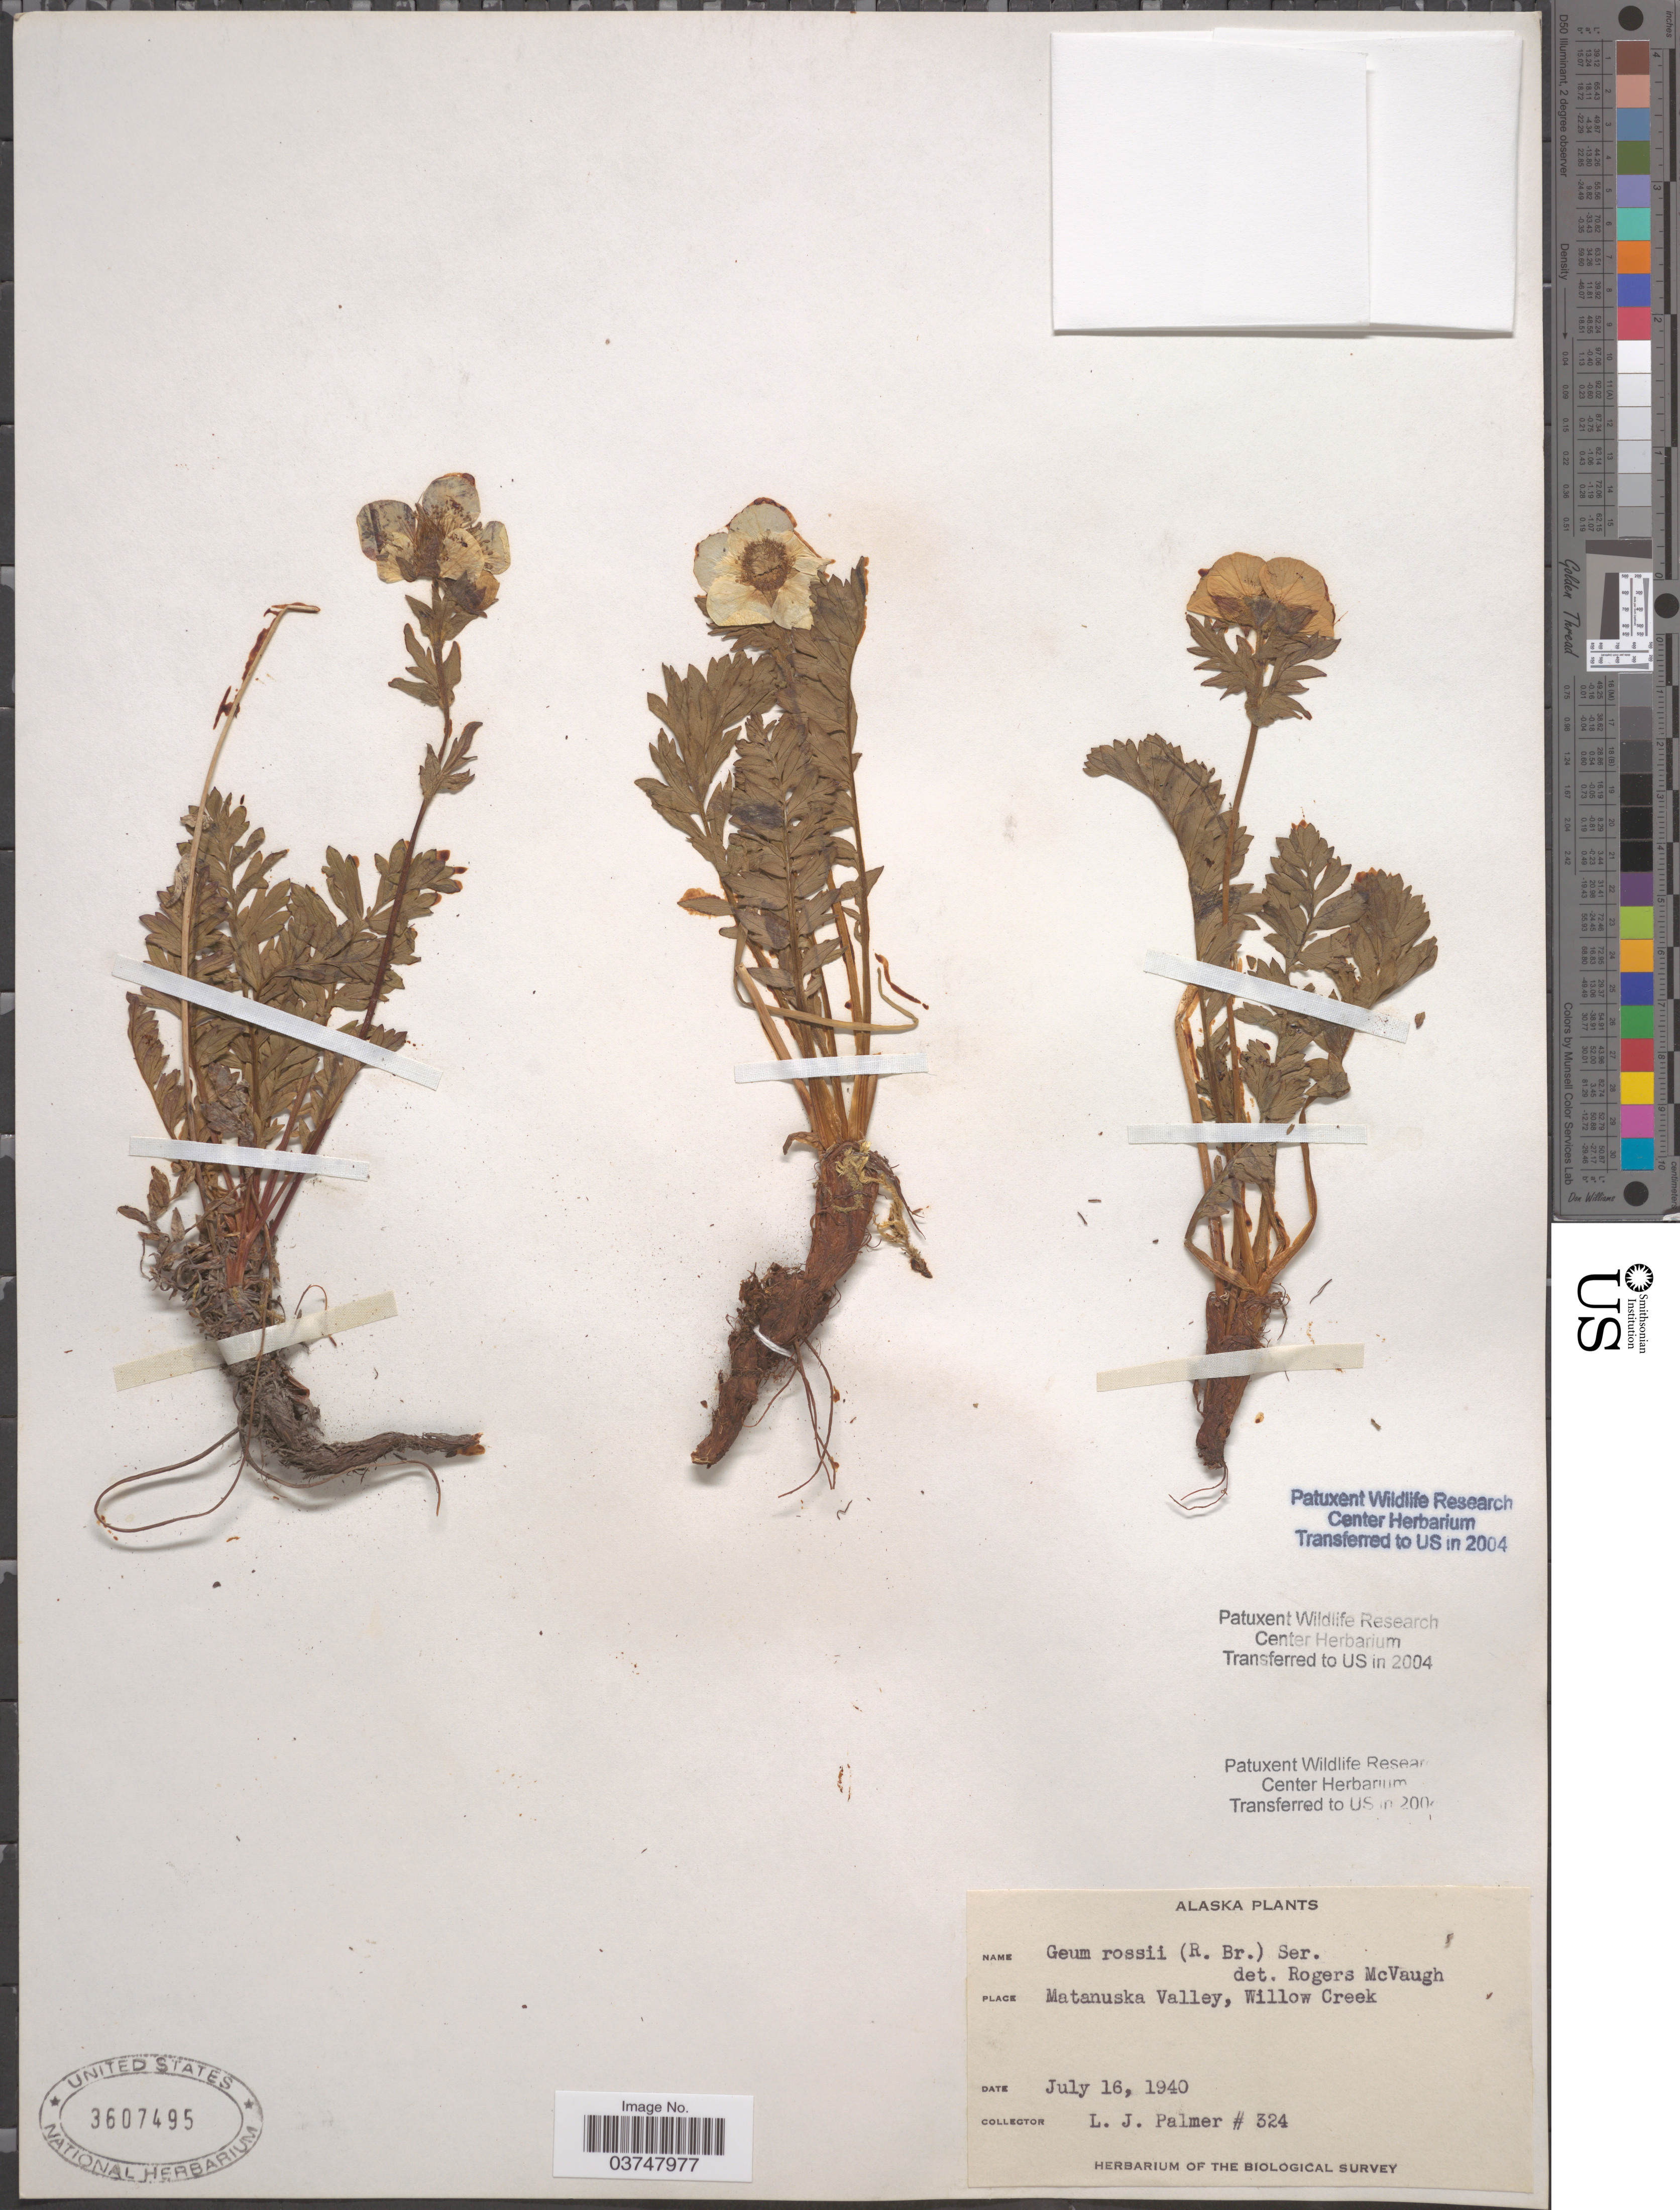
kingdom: Plantae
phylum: Tracheophyta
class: Magnoliopsida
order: Rosales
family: Rosaceae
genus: Geum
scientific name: Geum rossii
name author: (R. Br.) Ser.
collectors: L. J. Palmer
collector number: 324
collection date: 1940-07-16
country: United States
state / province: Alaska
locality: Matanuska Valley, Willow Creek.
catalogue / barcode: US 3607495